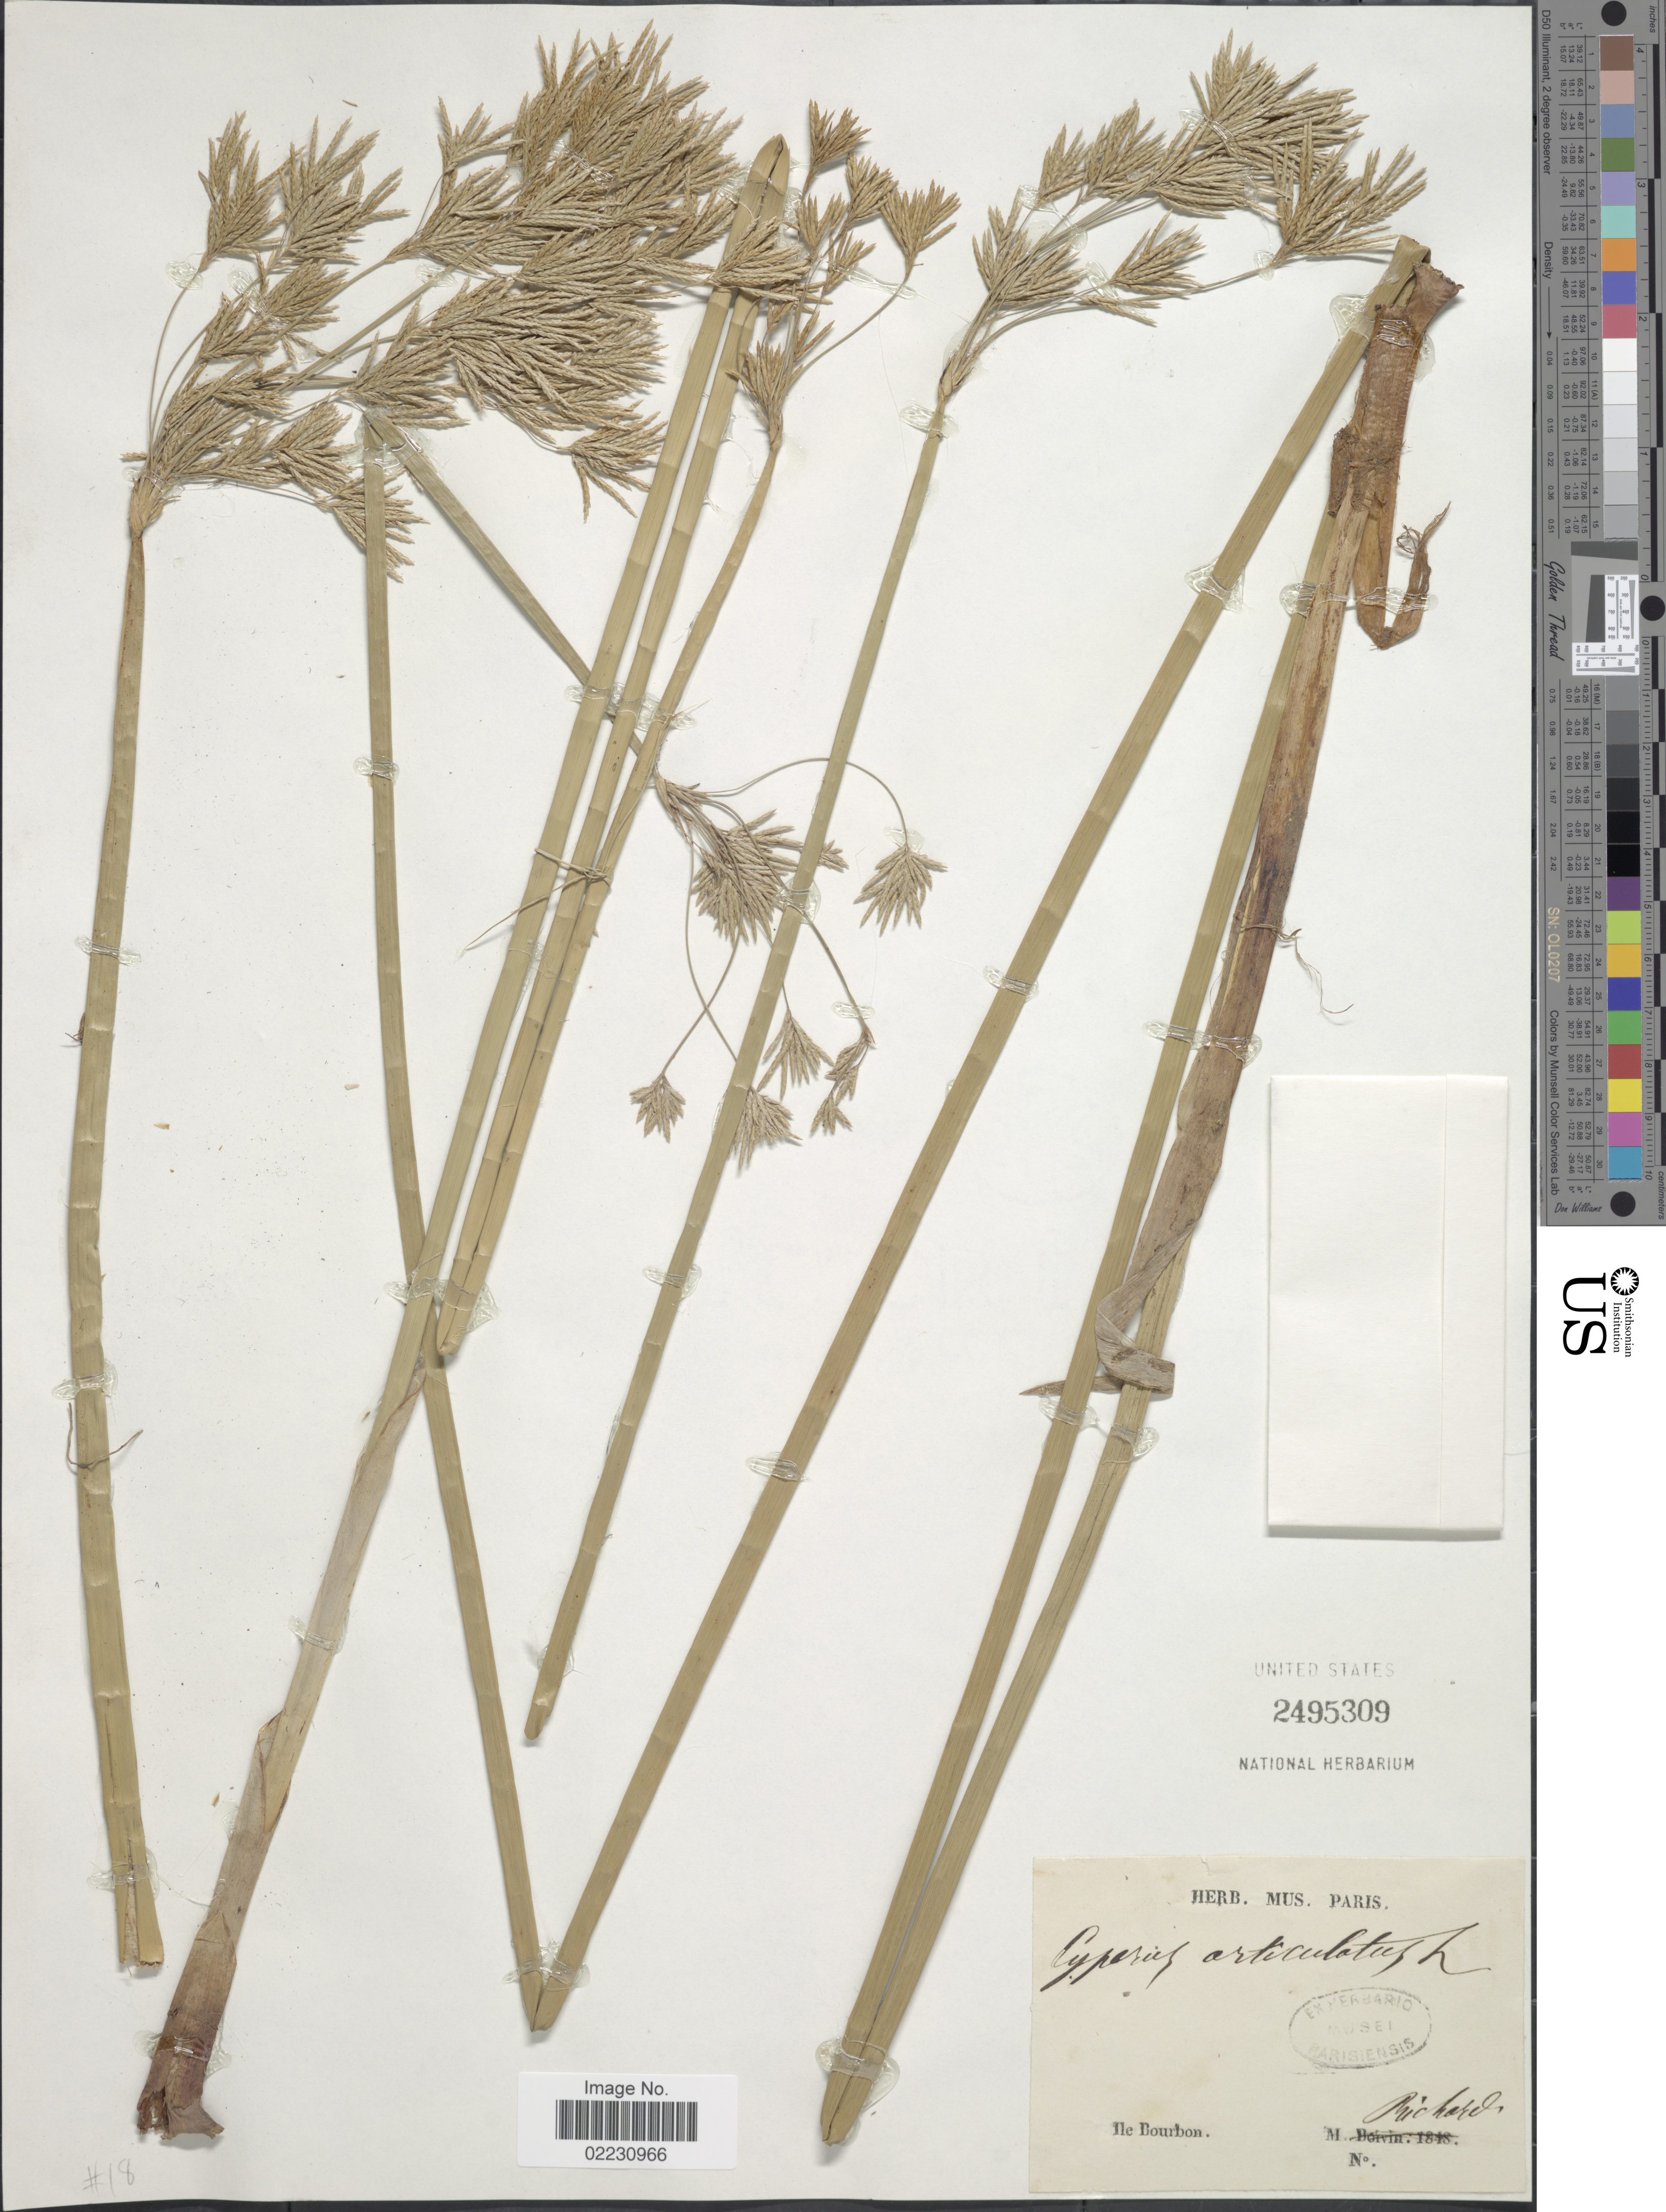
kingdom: Plantae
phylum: Tracheophyta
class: Liliopsida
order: Poales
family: Cyperaceae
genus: Cyperus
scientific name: Cyperus articulatus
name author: L.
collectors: M. Richard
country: Reunion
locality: Ile Bourbon.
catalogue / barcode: US 2495309